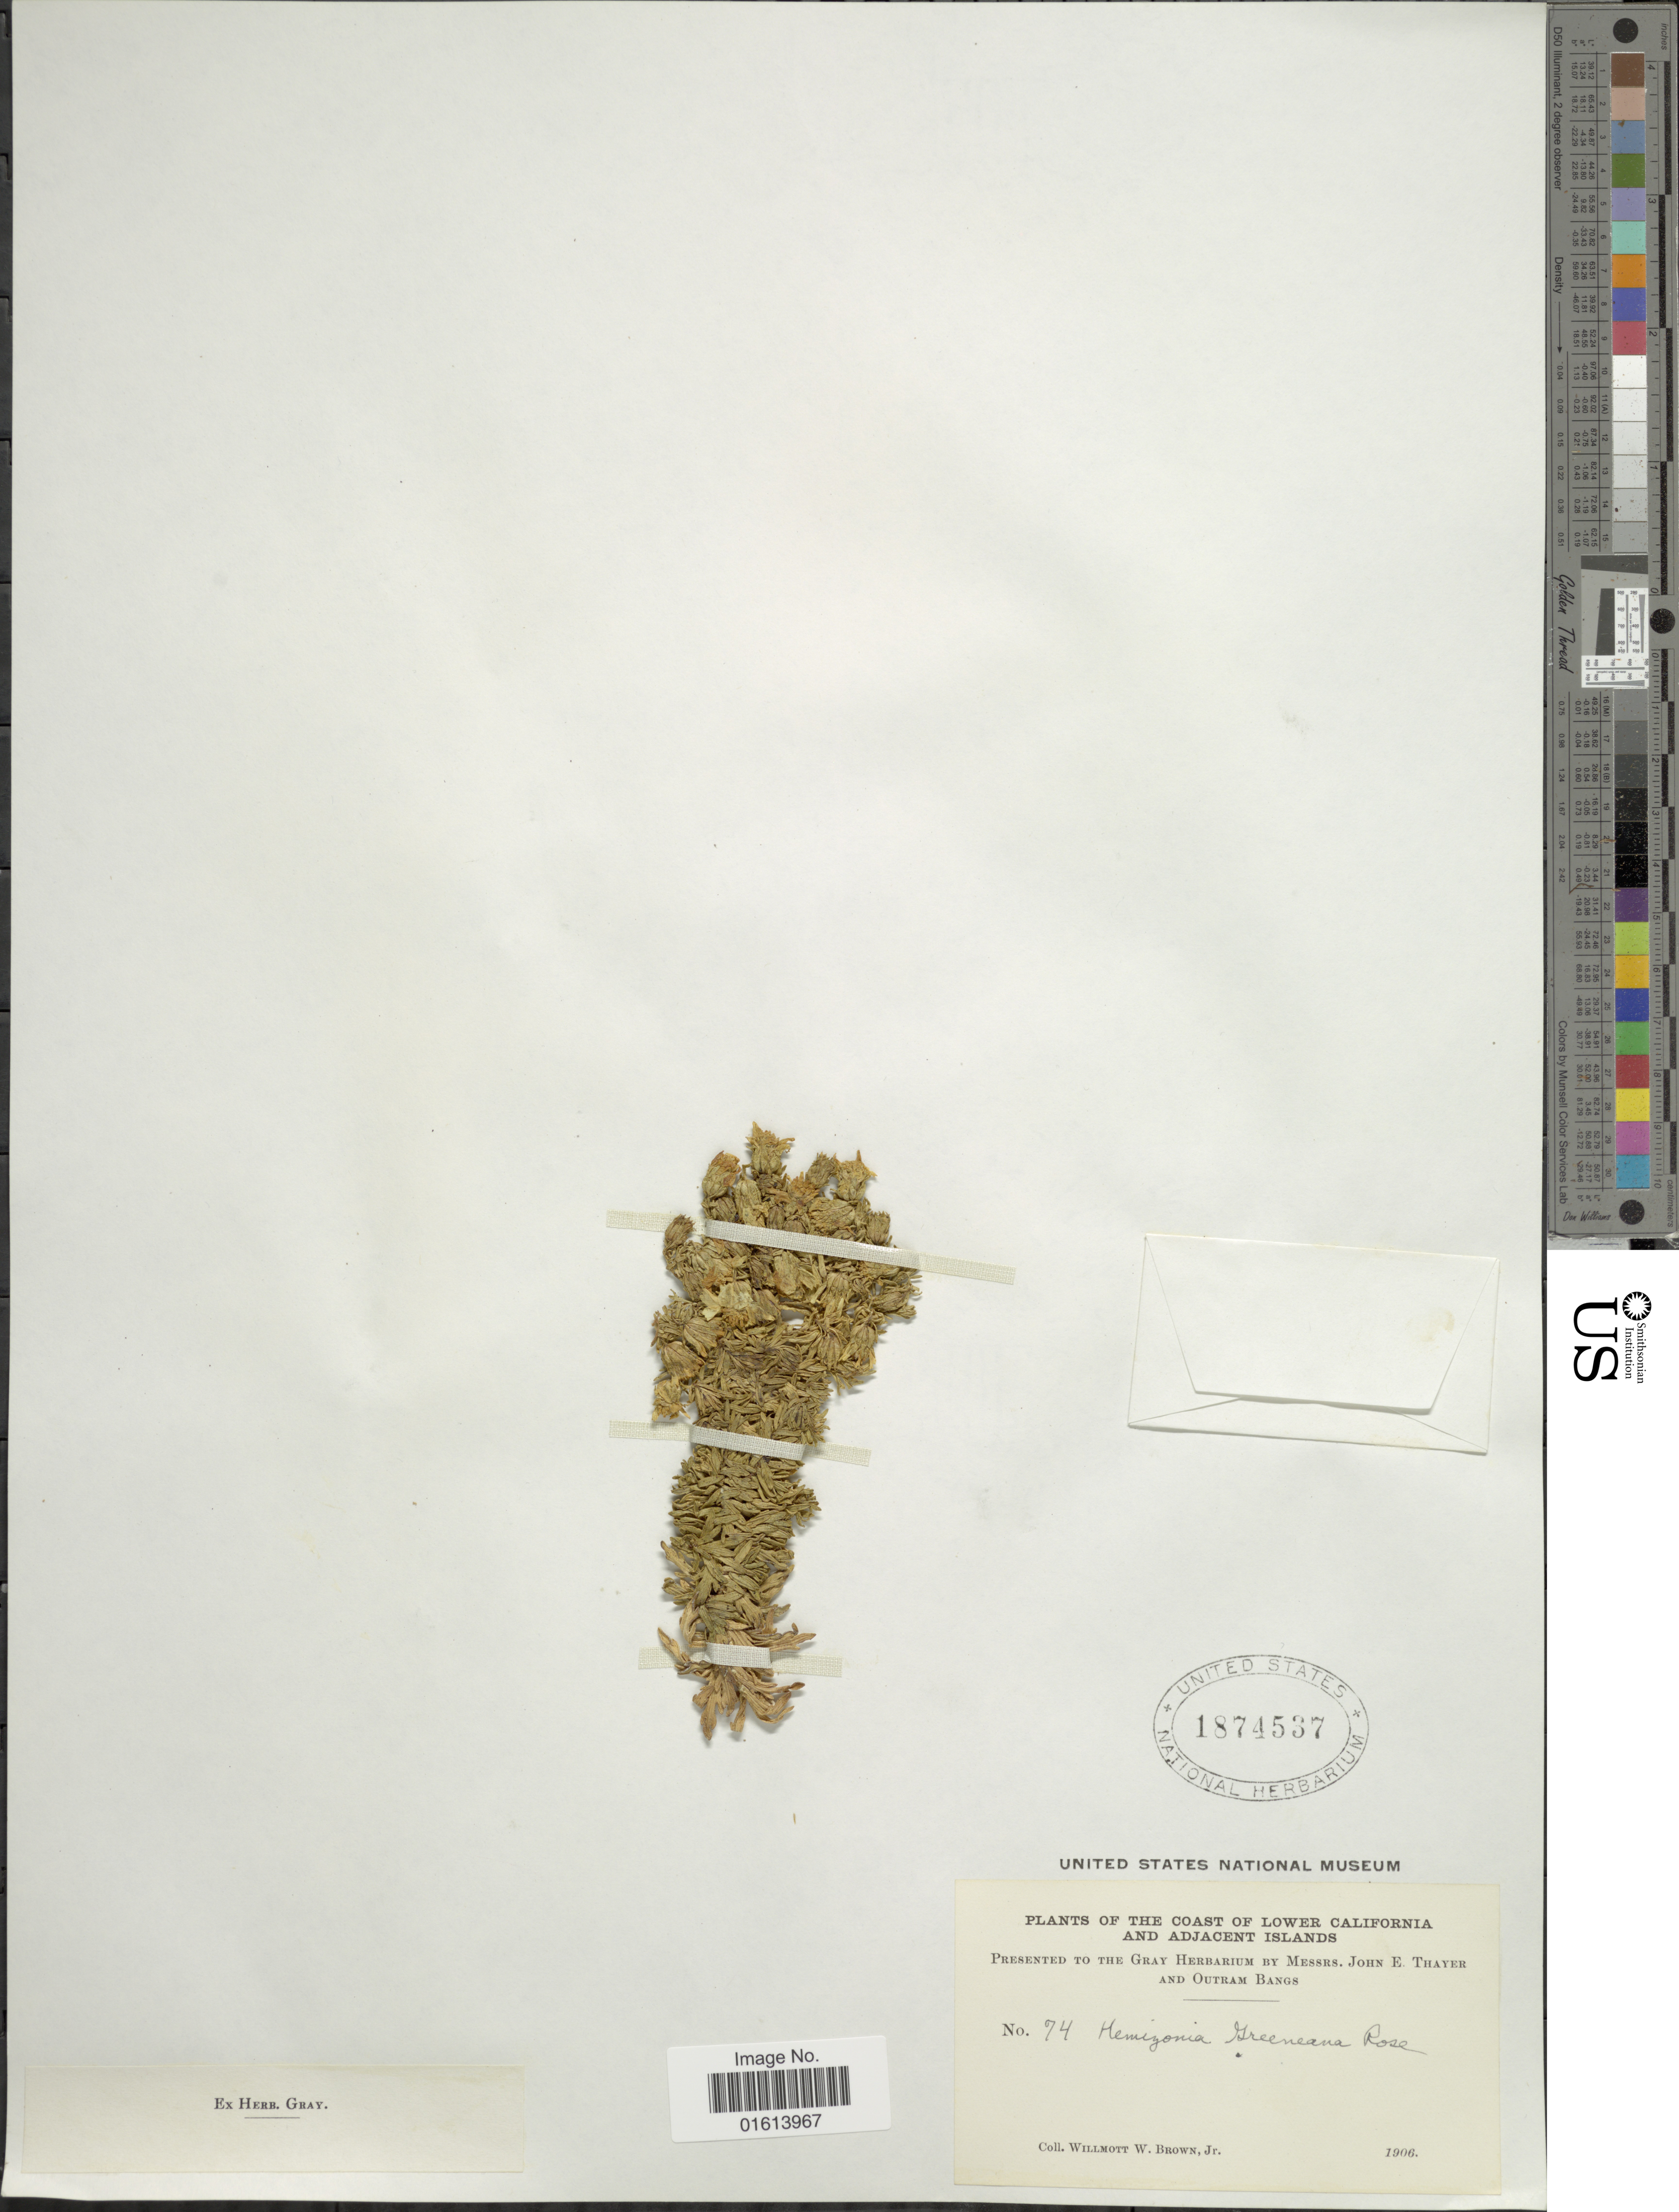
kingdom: Plantae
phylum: Tracheophyta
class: Magnoliopsida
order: Asterales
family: Asteraceae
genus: Deinandra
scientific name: Deinandra greeneana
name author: (Rose) B.G. Baldwin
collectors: W. W. Brown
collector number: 74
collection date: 1906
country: Mexico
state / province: Baja California Norte / Baja California Sur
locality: Coast of Lower California and Adjacent Islands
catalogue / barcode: US 1874537